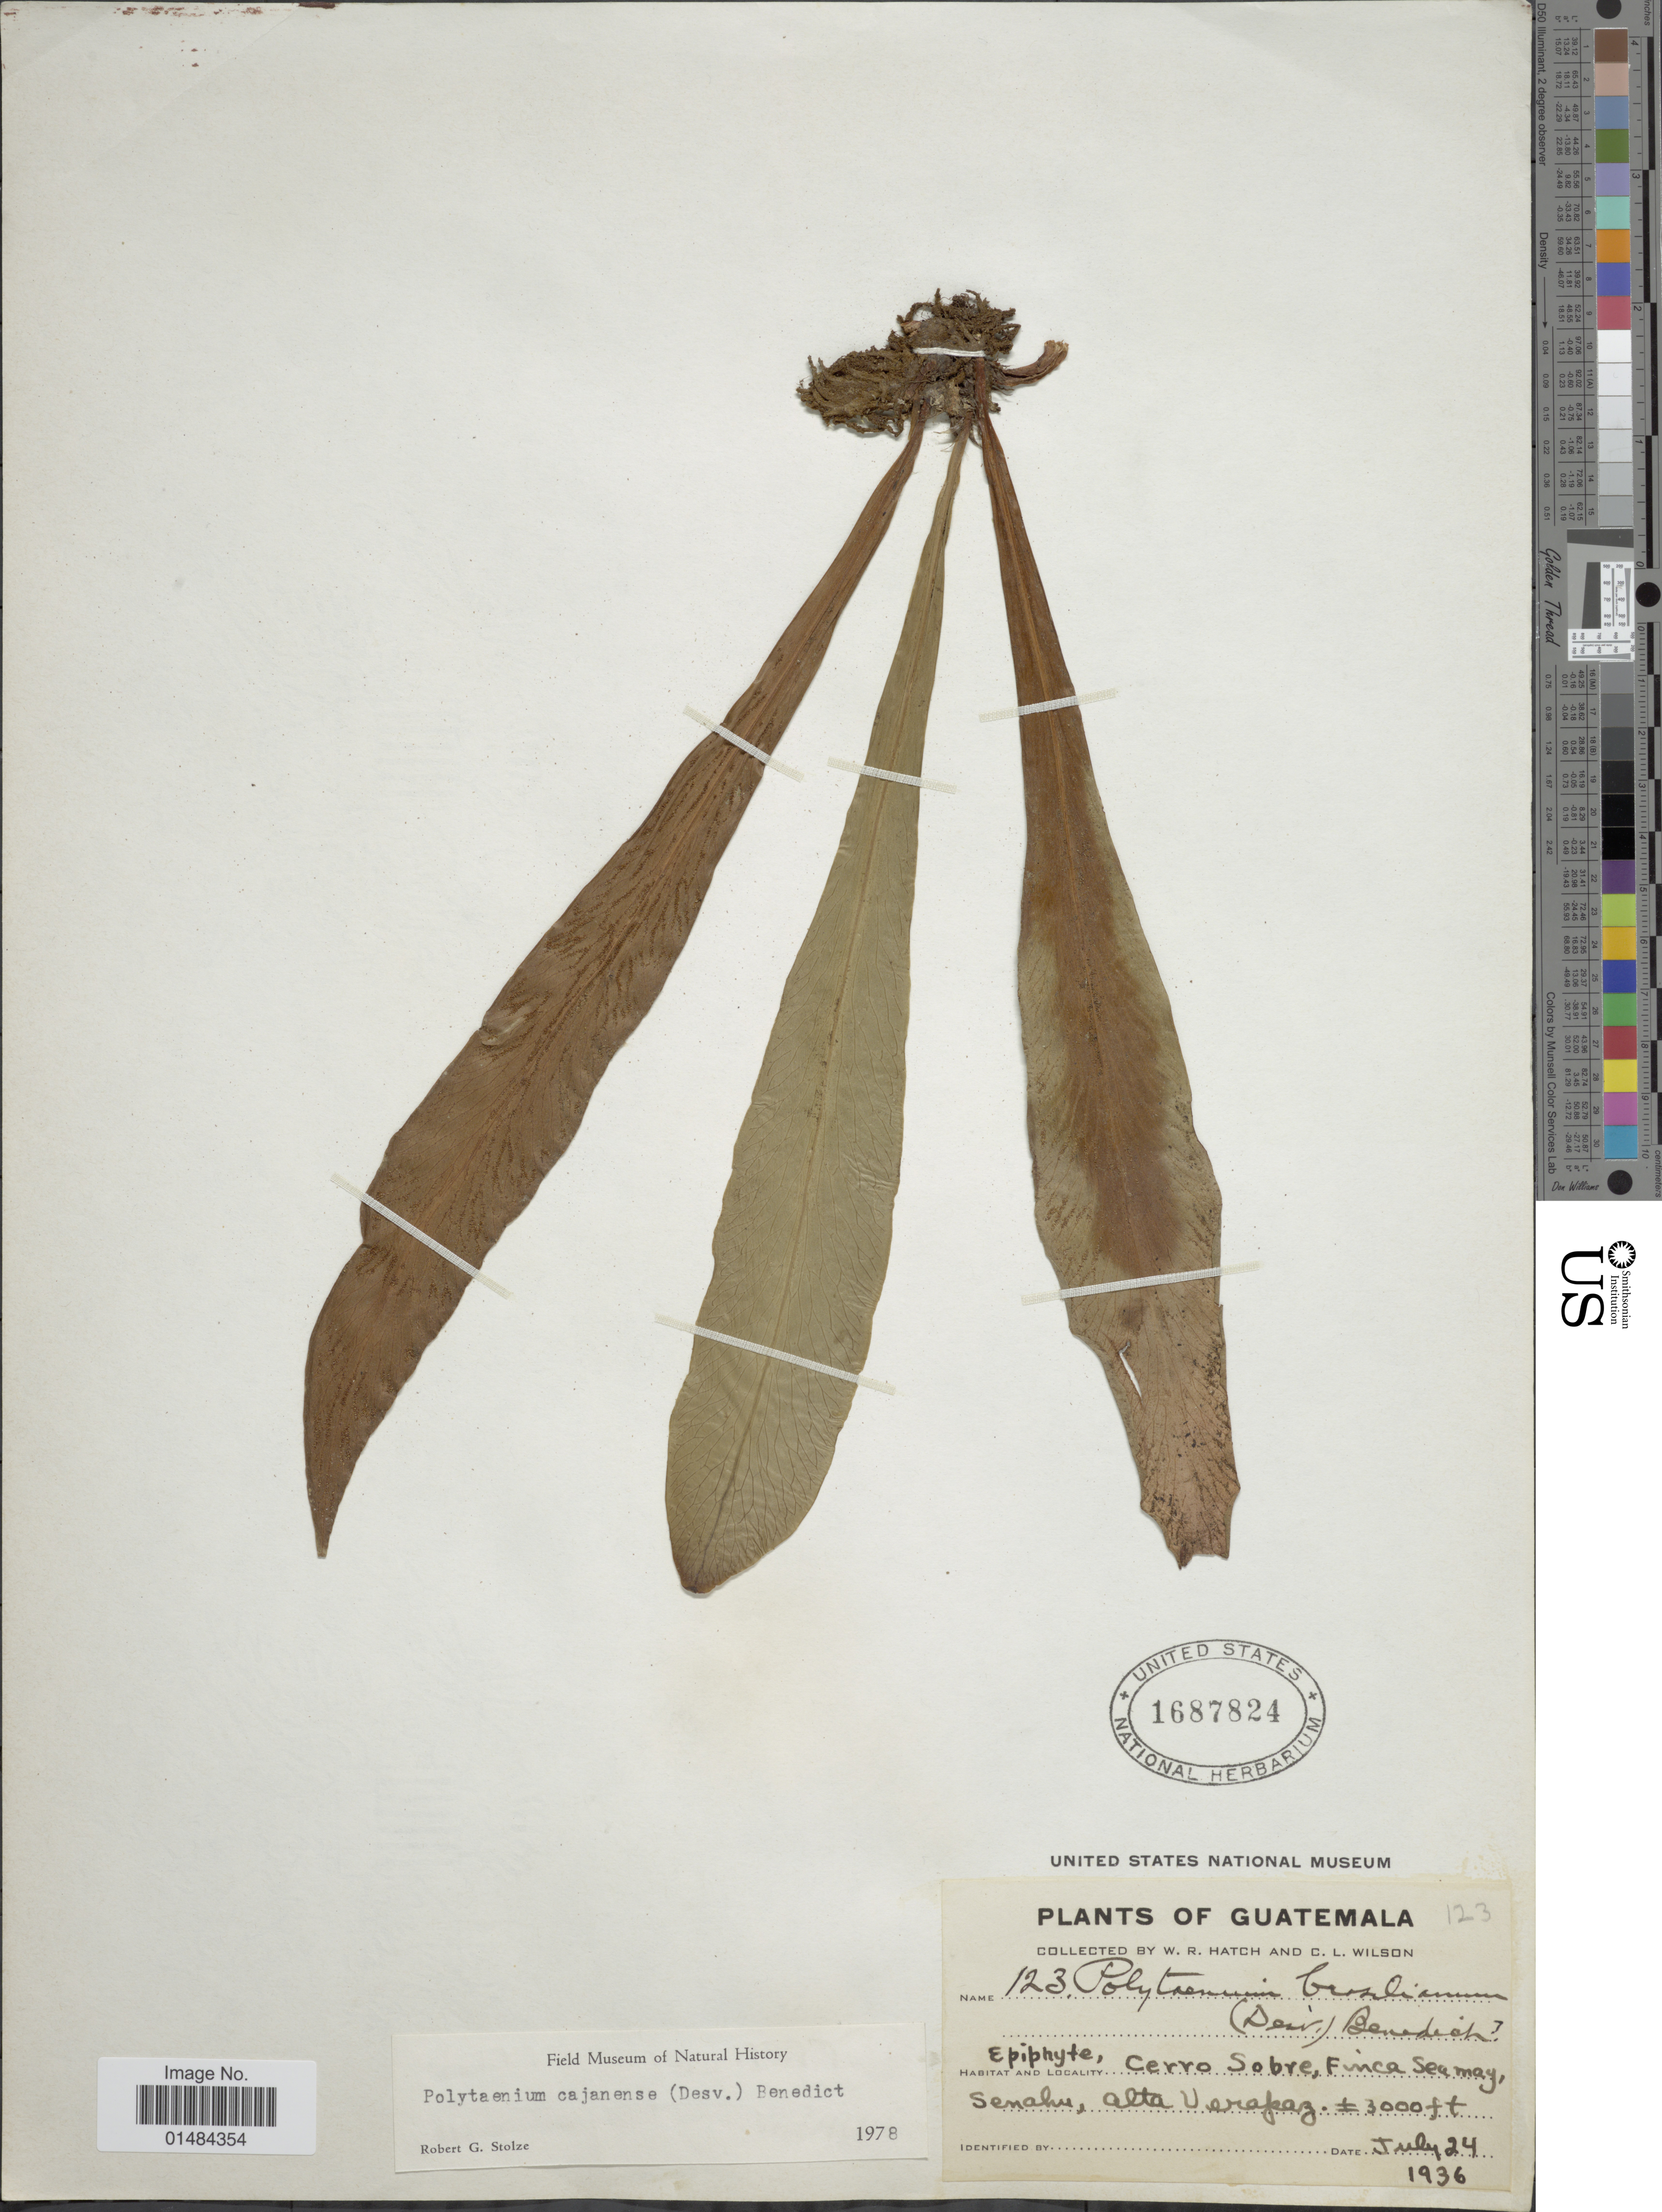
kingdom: Plantae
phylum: Tracheophyta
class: Polypodiopsida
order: Polypodiales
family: Pteridaceae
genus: Polytaenium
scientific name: Polytaenium cajenense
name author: (Desv.) Benedict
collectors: W. Hatch & C. L. Wilson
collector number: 123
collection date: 1936-07-24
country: Guatemala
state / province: Alta Verapaz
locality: Guatemala, Cerro Sobre, Finca Seamay, Senahu.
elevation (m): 914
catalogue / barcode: US 1687824